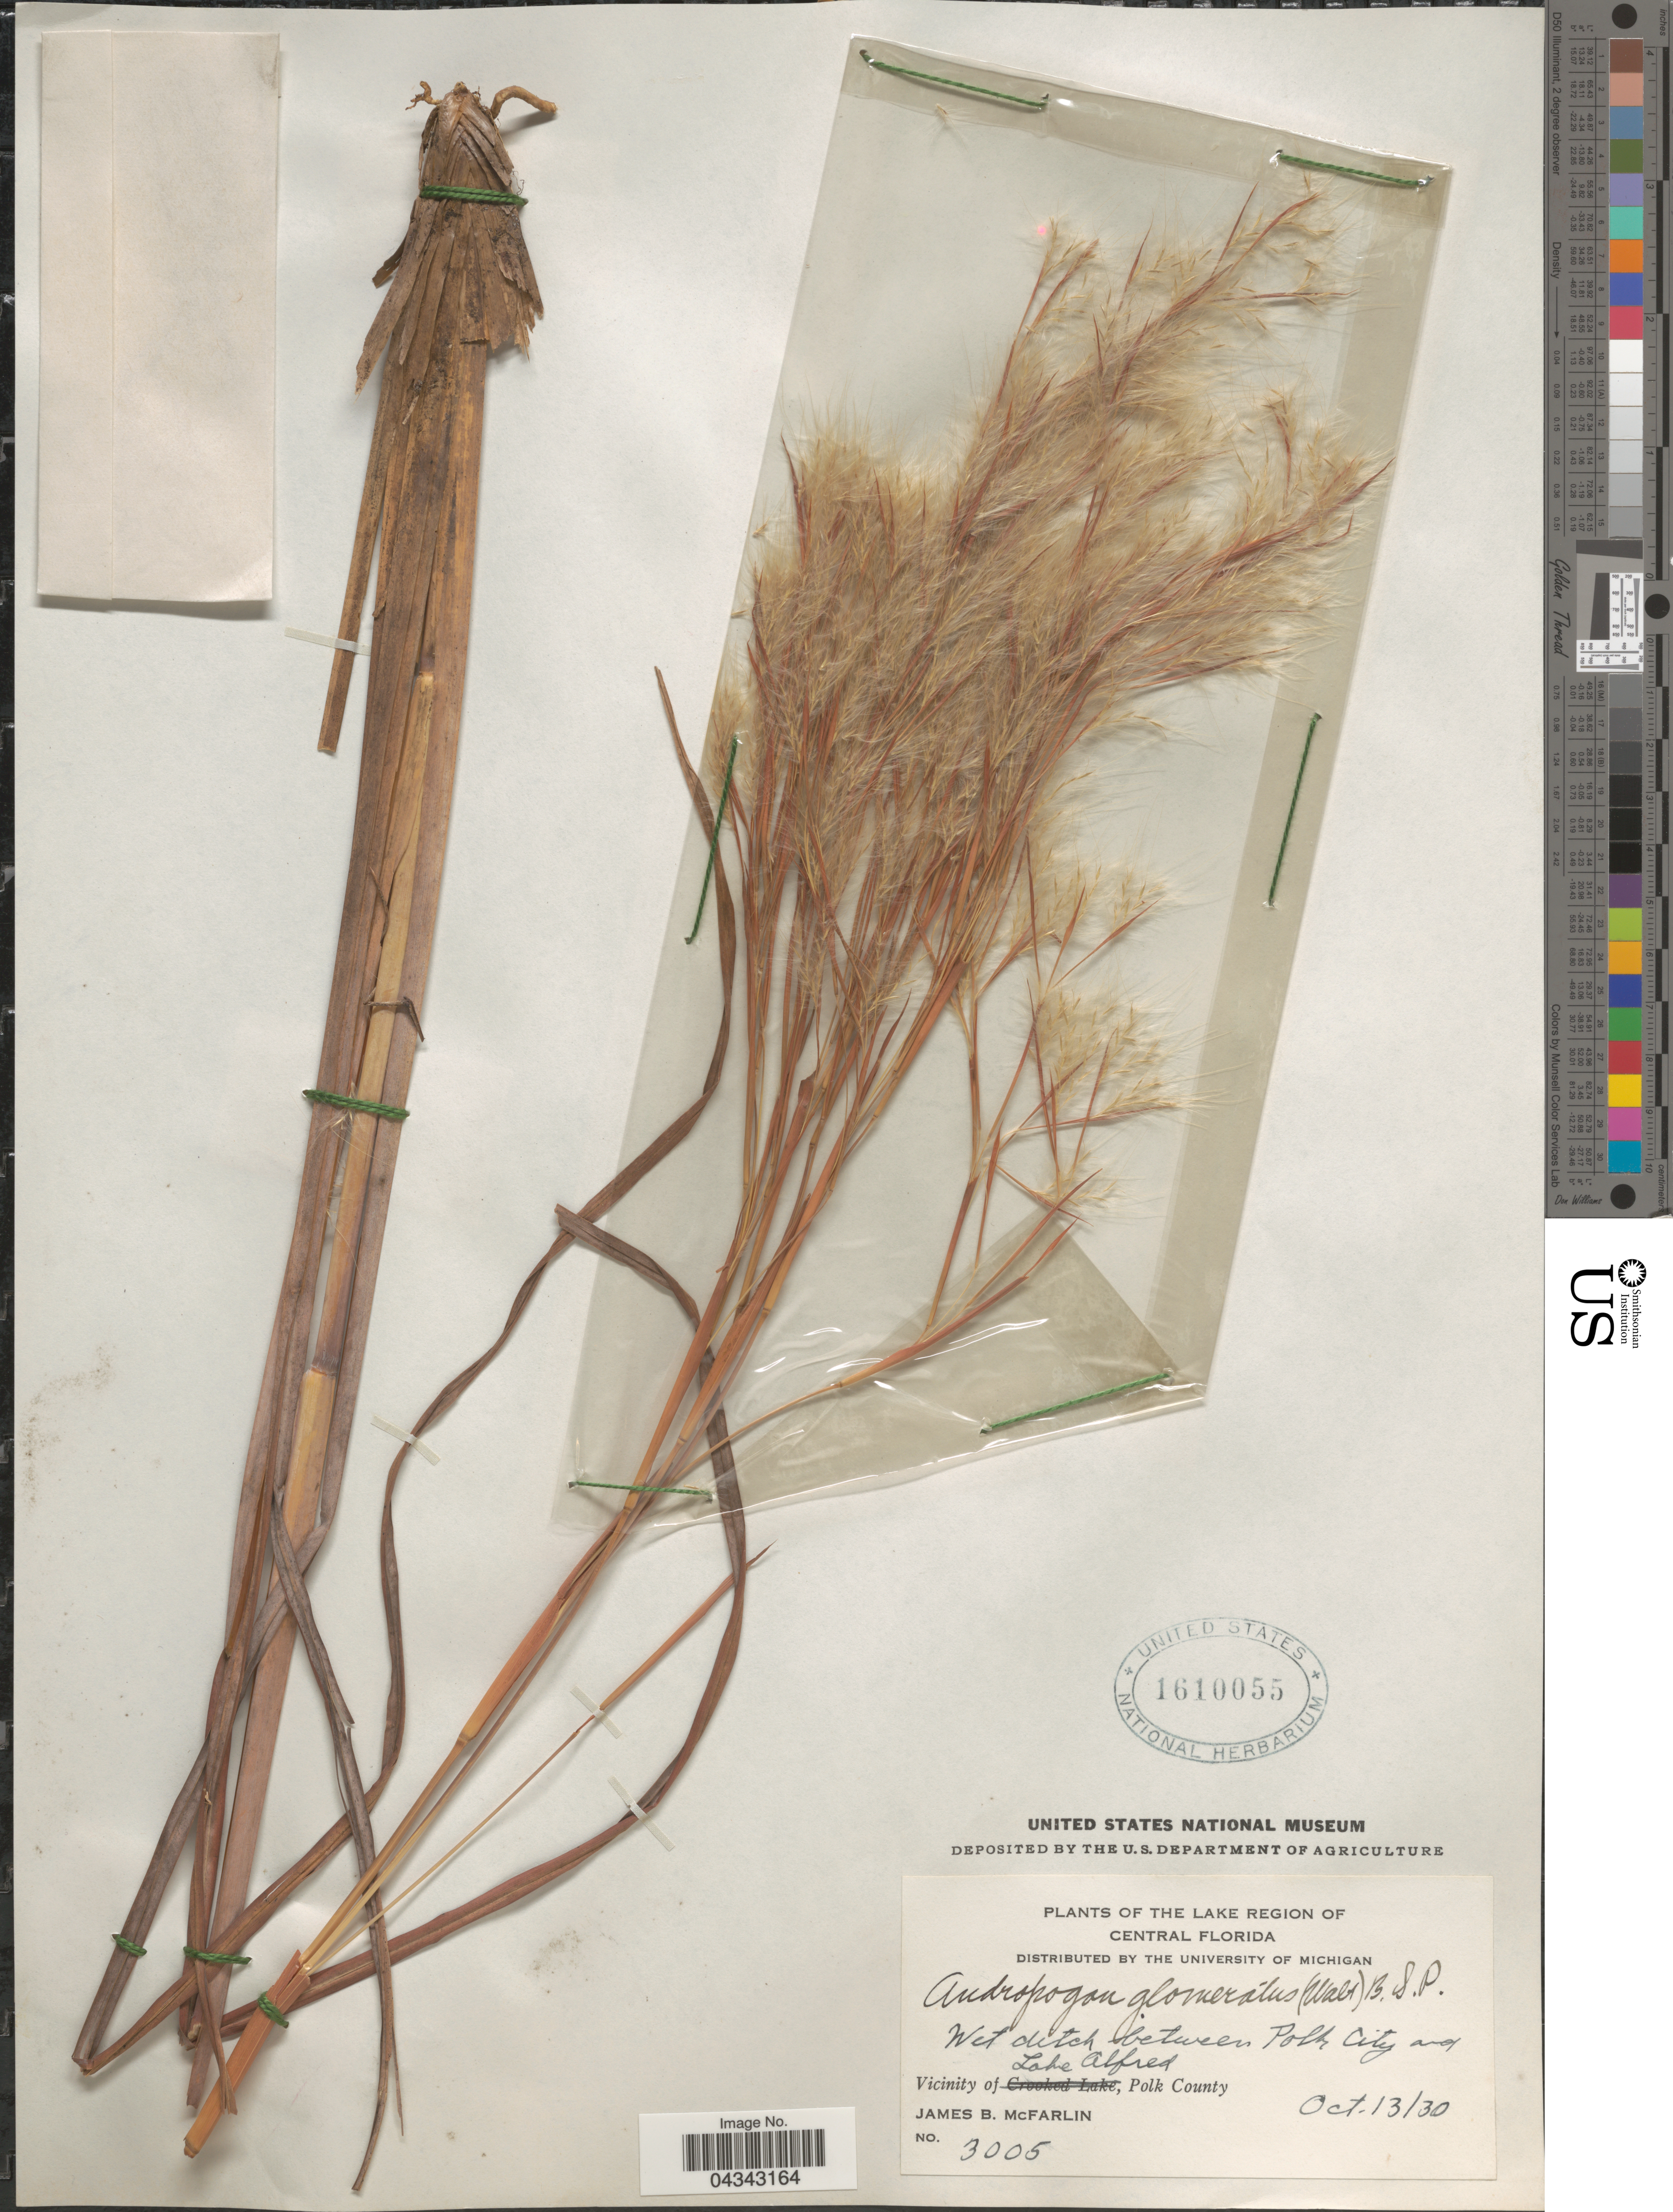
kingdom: Plantae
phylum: Tracheophyta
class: Liliopsida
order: Poales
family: Poaceae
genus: Andropogon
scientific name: Andropogon glomeratus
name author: (Walter) Britton, Stearns & Poggenb.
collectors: J. McFarlin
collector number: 3005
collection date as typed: Transcribed d/m/y: 13/10/30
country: United States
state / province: Florida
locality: Lake Region of Central Florida. Wet ditch between Polk City & Vicinity of Lake Alfred, Polk County.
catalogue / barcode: US 1610055